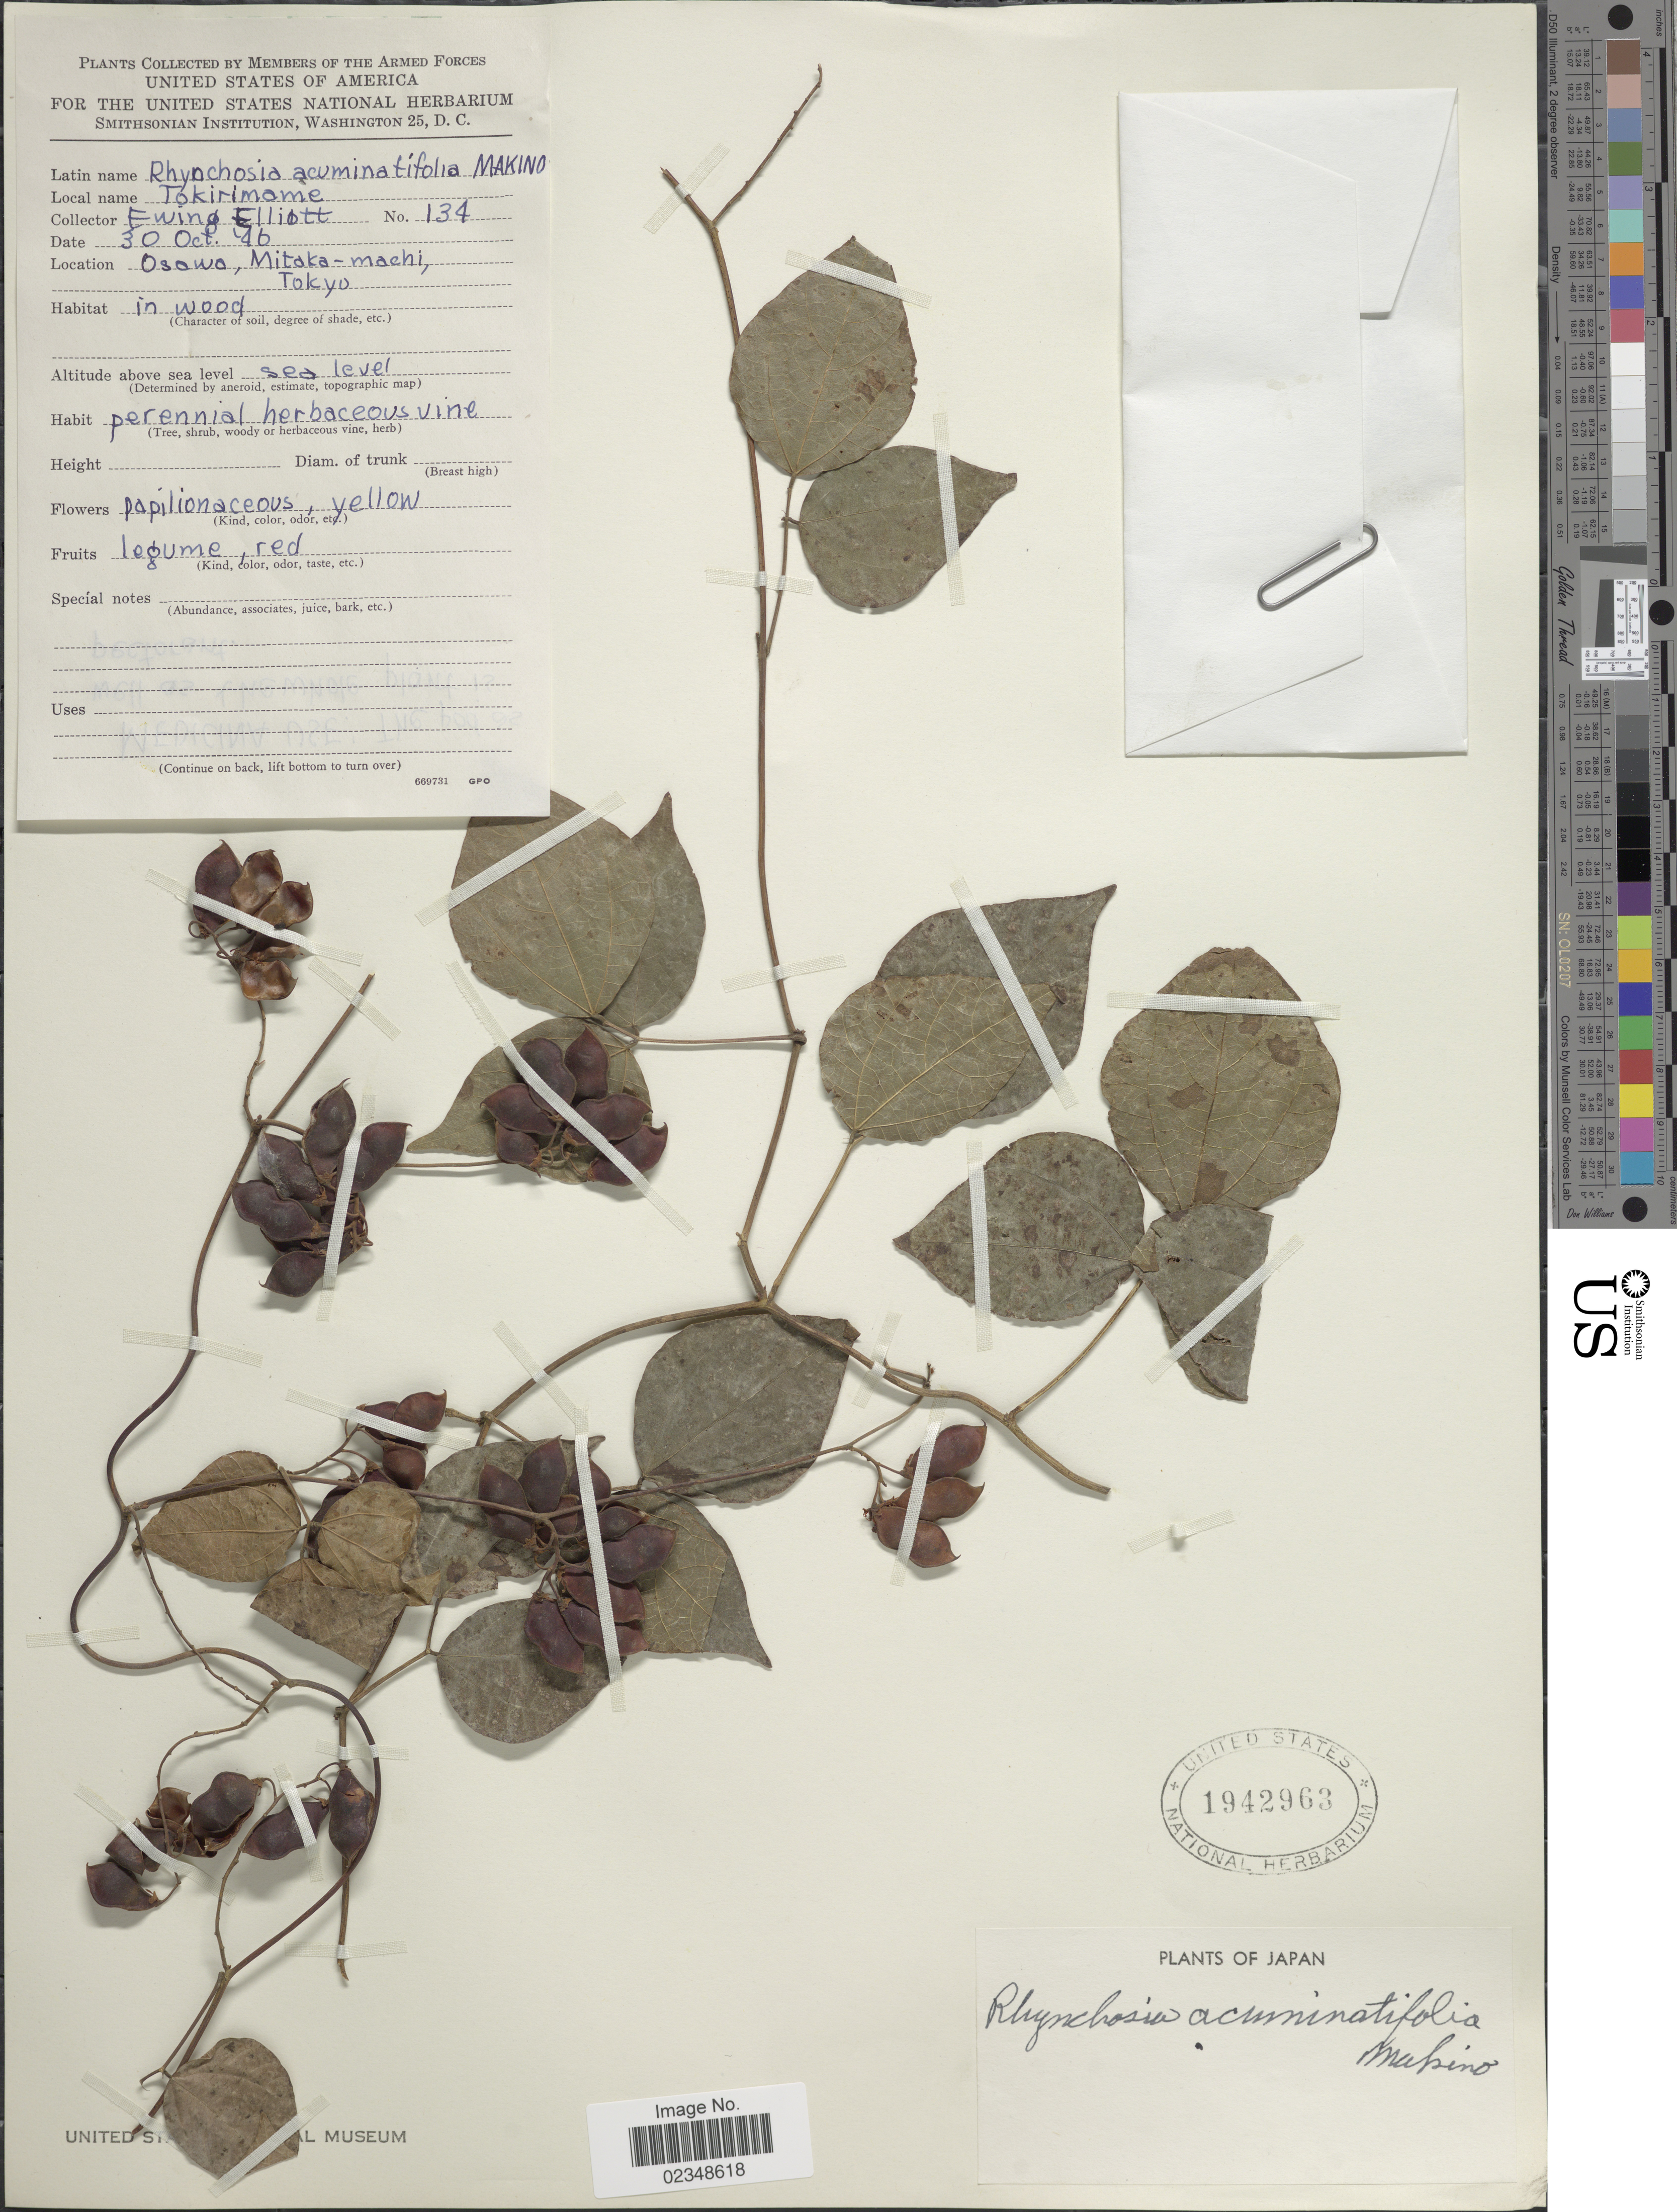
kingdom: Plantae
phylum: Tracheophyta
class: Magnoliopsida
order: Fabales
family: Fabaceae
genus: Rhynchosia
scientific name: Rhynchosia acuminatifolia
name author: Makino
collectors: E. Elliott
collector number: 134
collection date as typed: Transcribed d/m/y: 30/10/46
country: Japan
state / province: Tokyo, Federal City of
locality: Osawa, Mitaka-machi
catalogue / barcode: US 1942963